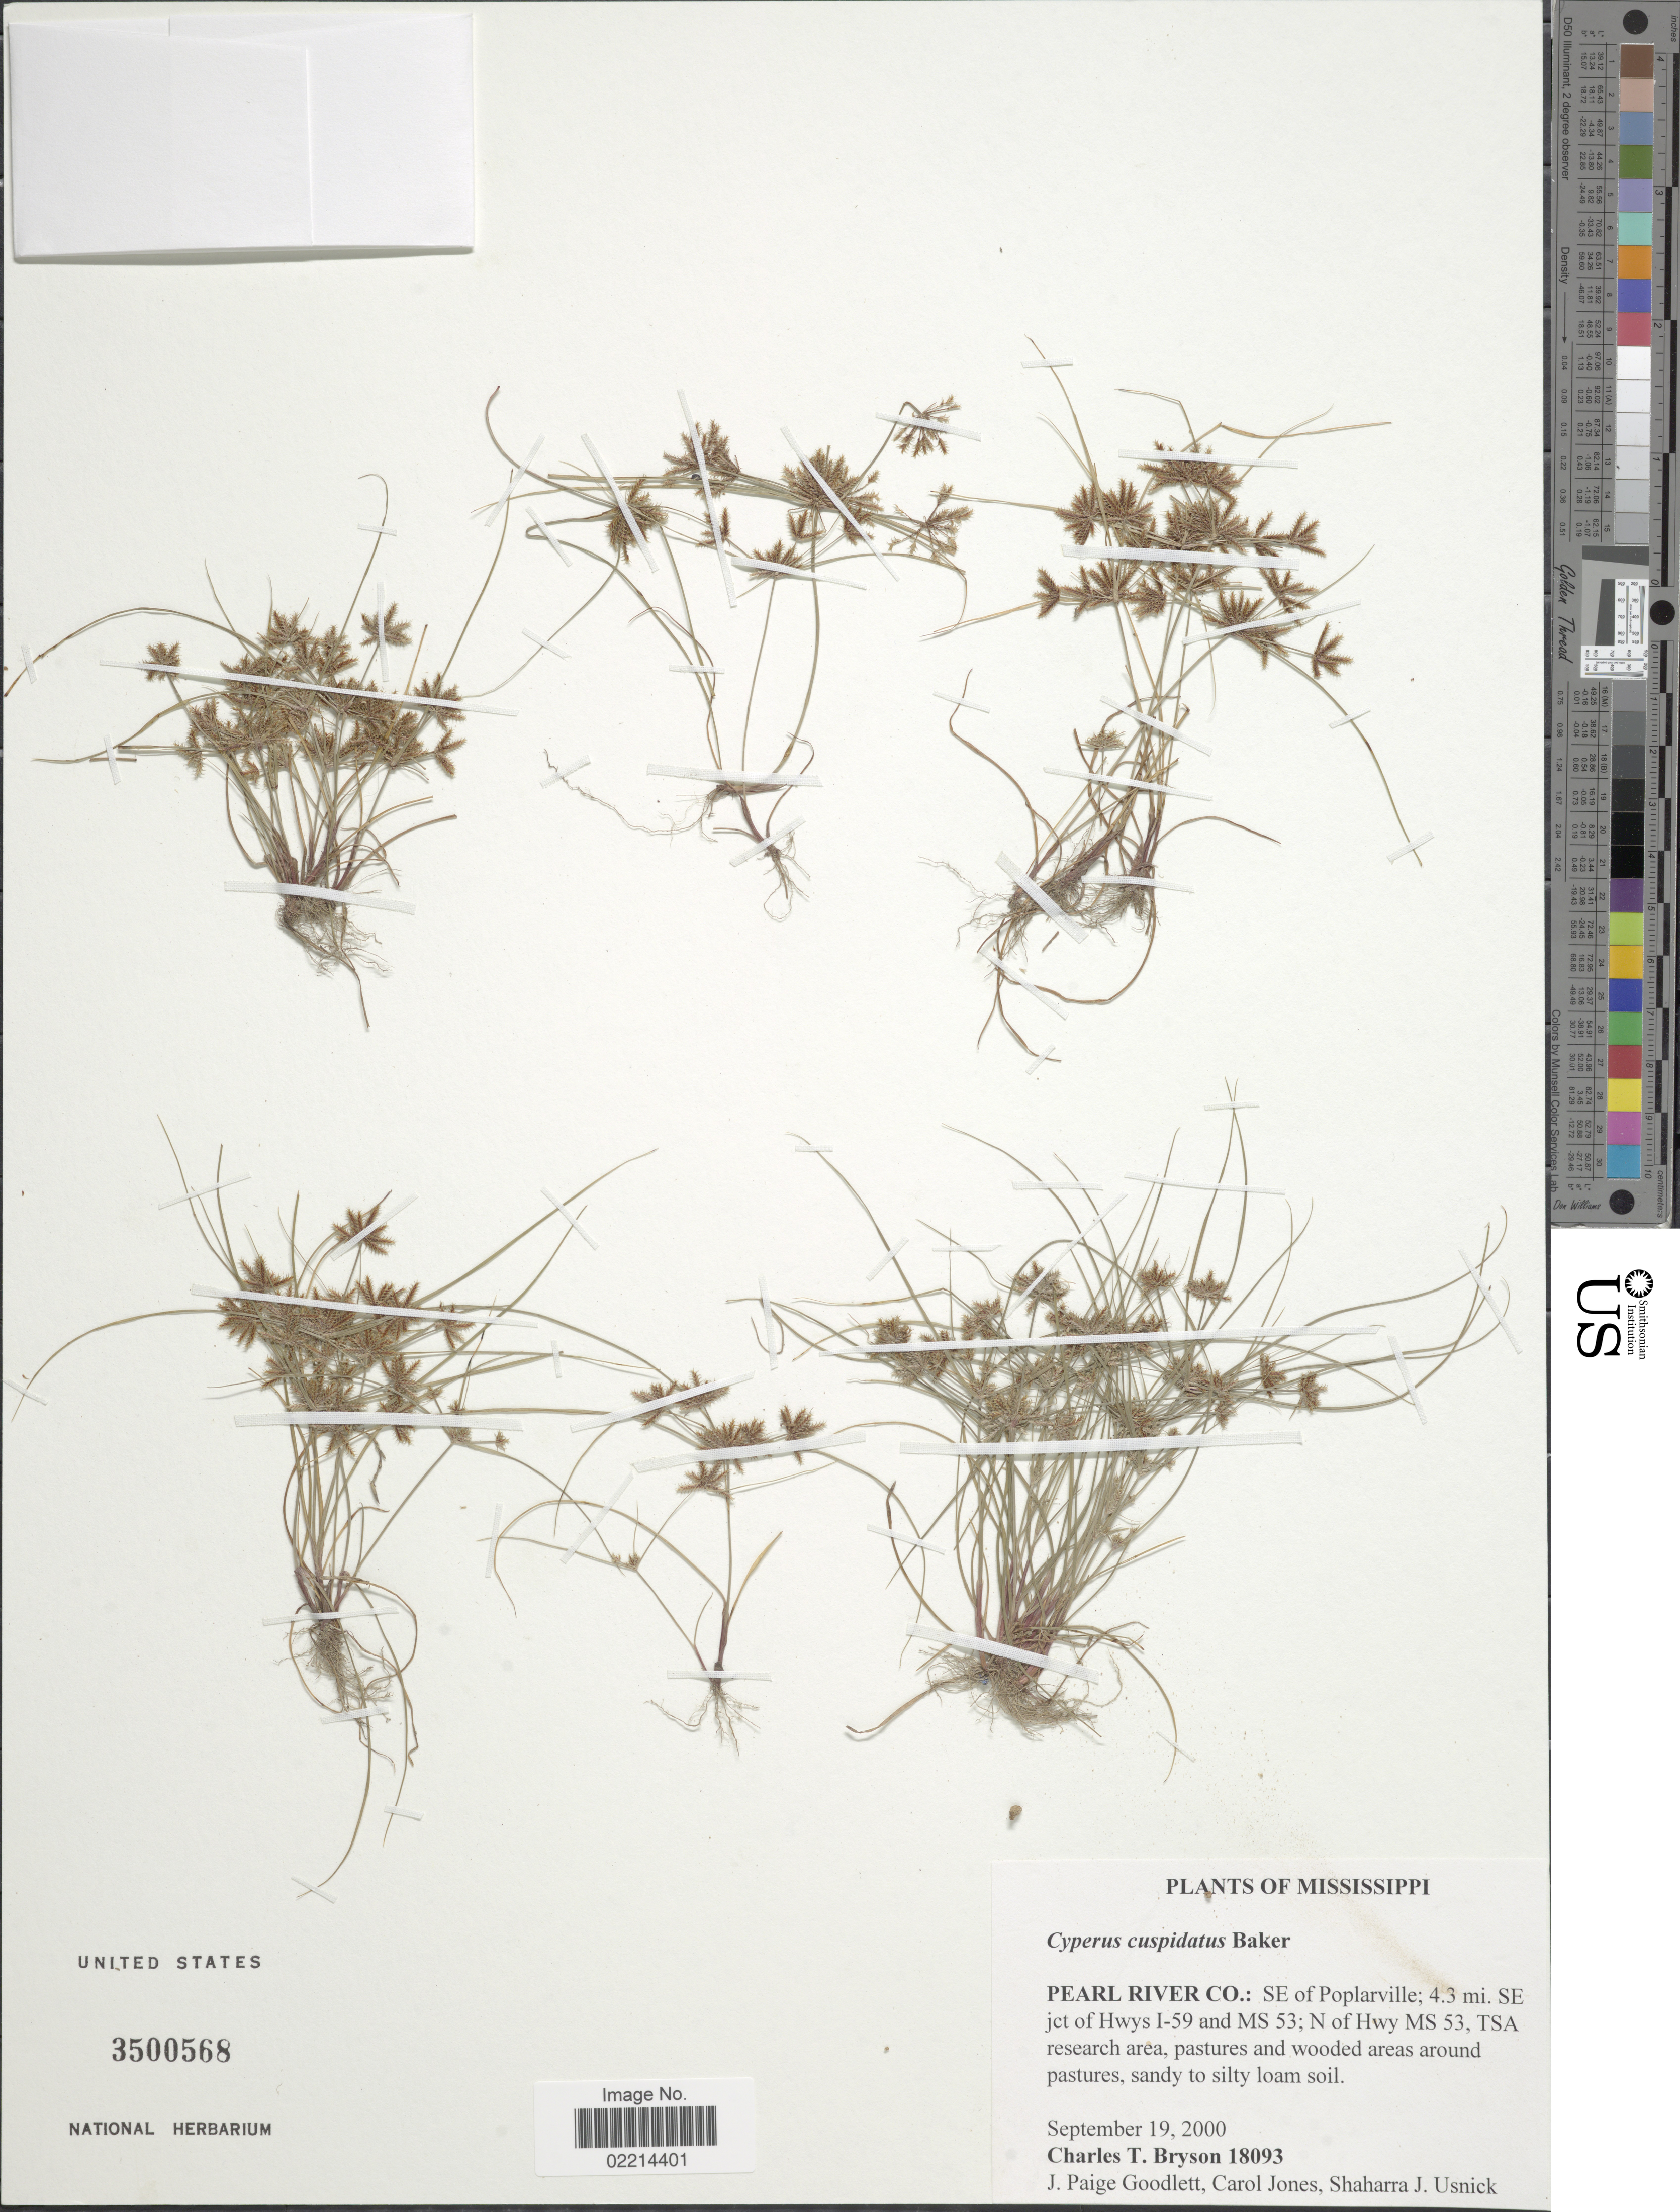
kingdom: Plantae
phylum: Tracheophyta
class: Liliopsida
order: Poales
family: Cyperaceae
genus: Cyperus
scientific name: Cyperus cuspidatus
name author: Kunth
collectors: C. Bryson, J. Goodlett, Carleen Jones & S. Usnick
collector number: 18093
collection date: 2000-09-19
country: United States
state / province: Mississippi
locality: Pearl River Co.: SE of Poplarville; 4.3 mi. SE jct of Hwys I-59 and MS 53; N of Hwy MS 53, TSA research area.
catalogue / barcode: US 3500568